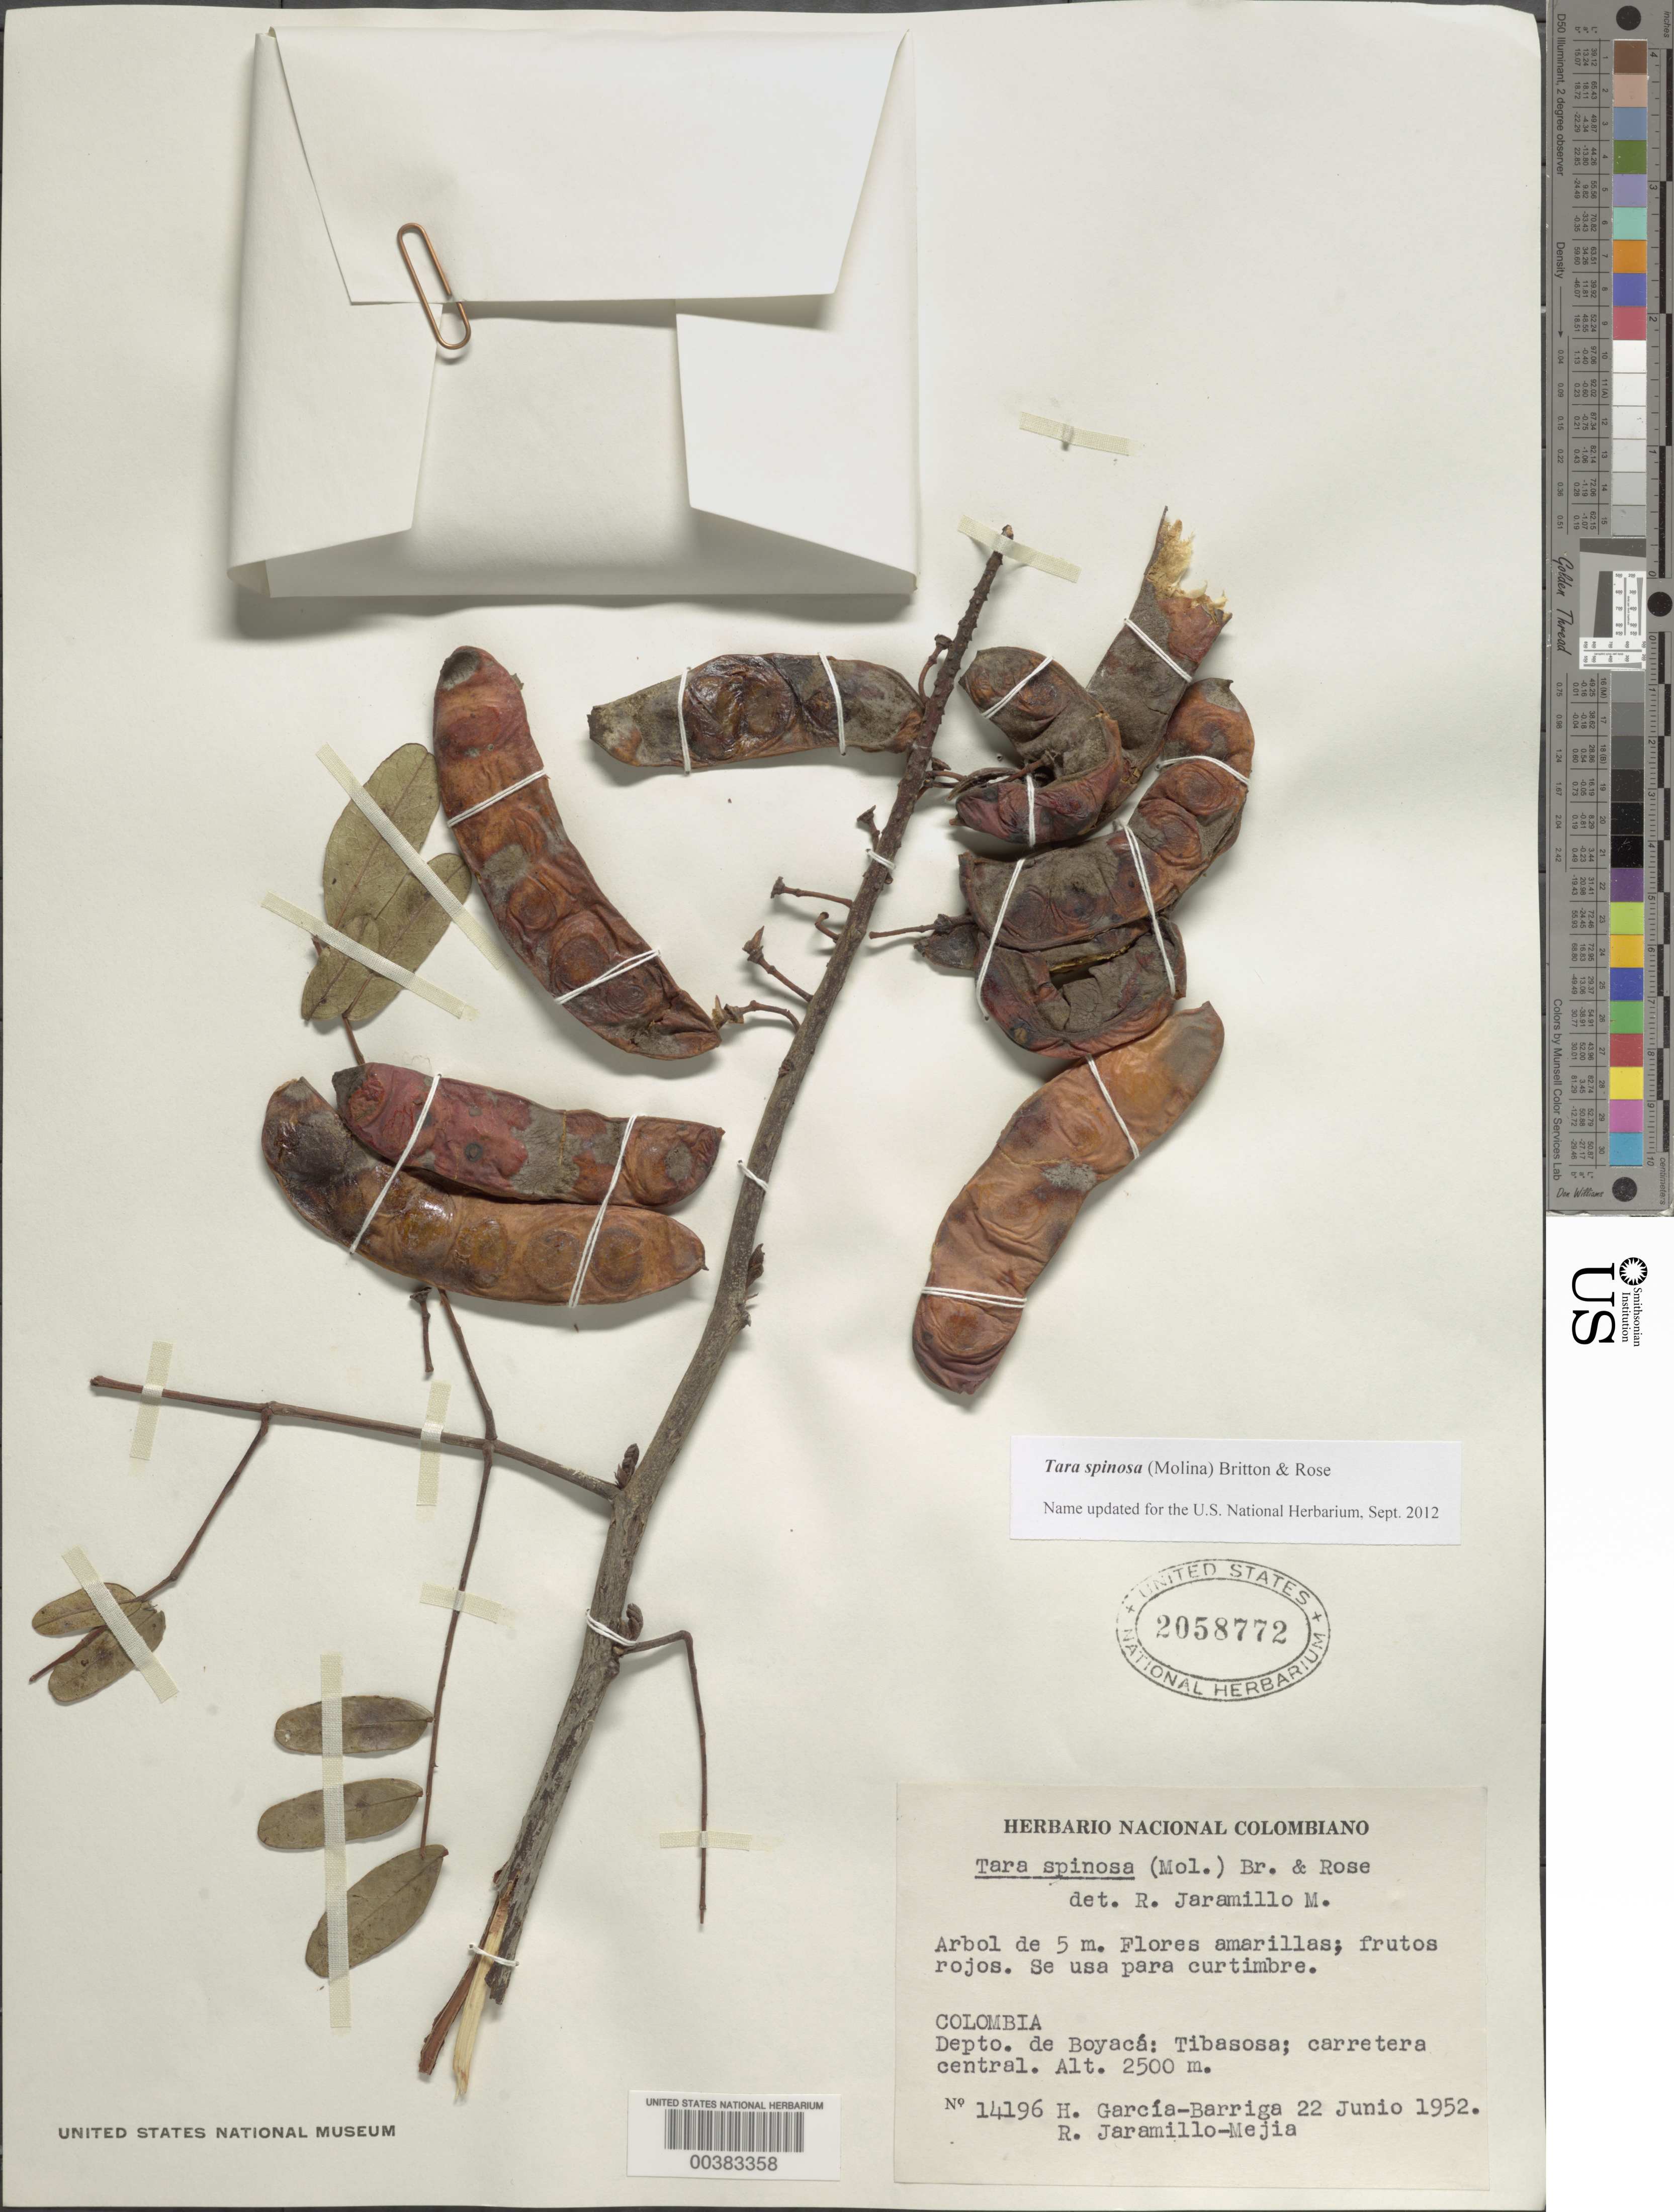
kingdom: Plantae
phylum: Tracheophyta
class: Magnoliopsida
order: Fabales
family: Fabaceae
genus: Tara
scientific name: Tara spinosa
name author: (Molina) Britton & Rose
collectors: H. García Barriga & R. Jaramillo M.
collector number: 14196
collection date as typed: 22 Jun 1952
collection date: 1952-06-22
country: Colombia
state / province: Boyacá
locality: Tibasosa; Carretera Central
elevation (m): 2500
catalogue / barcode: US 2058772